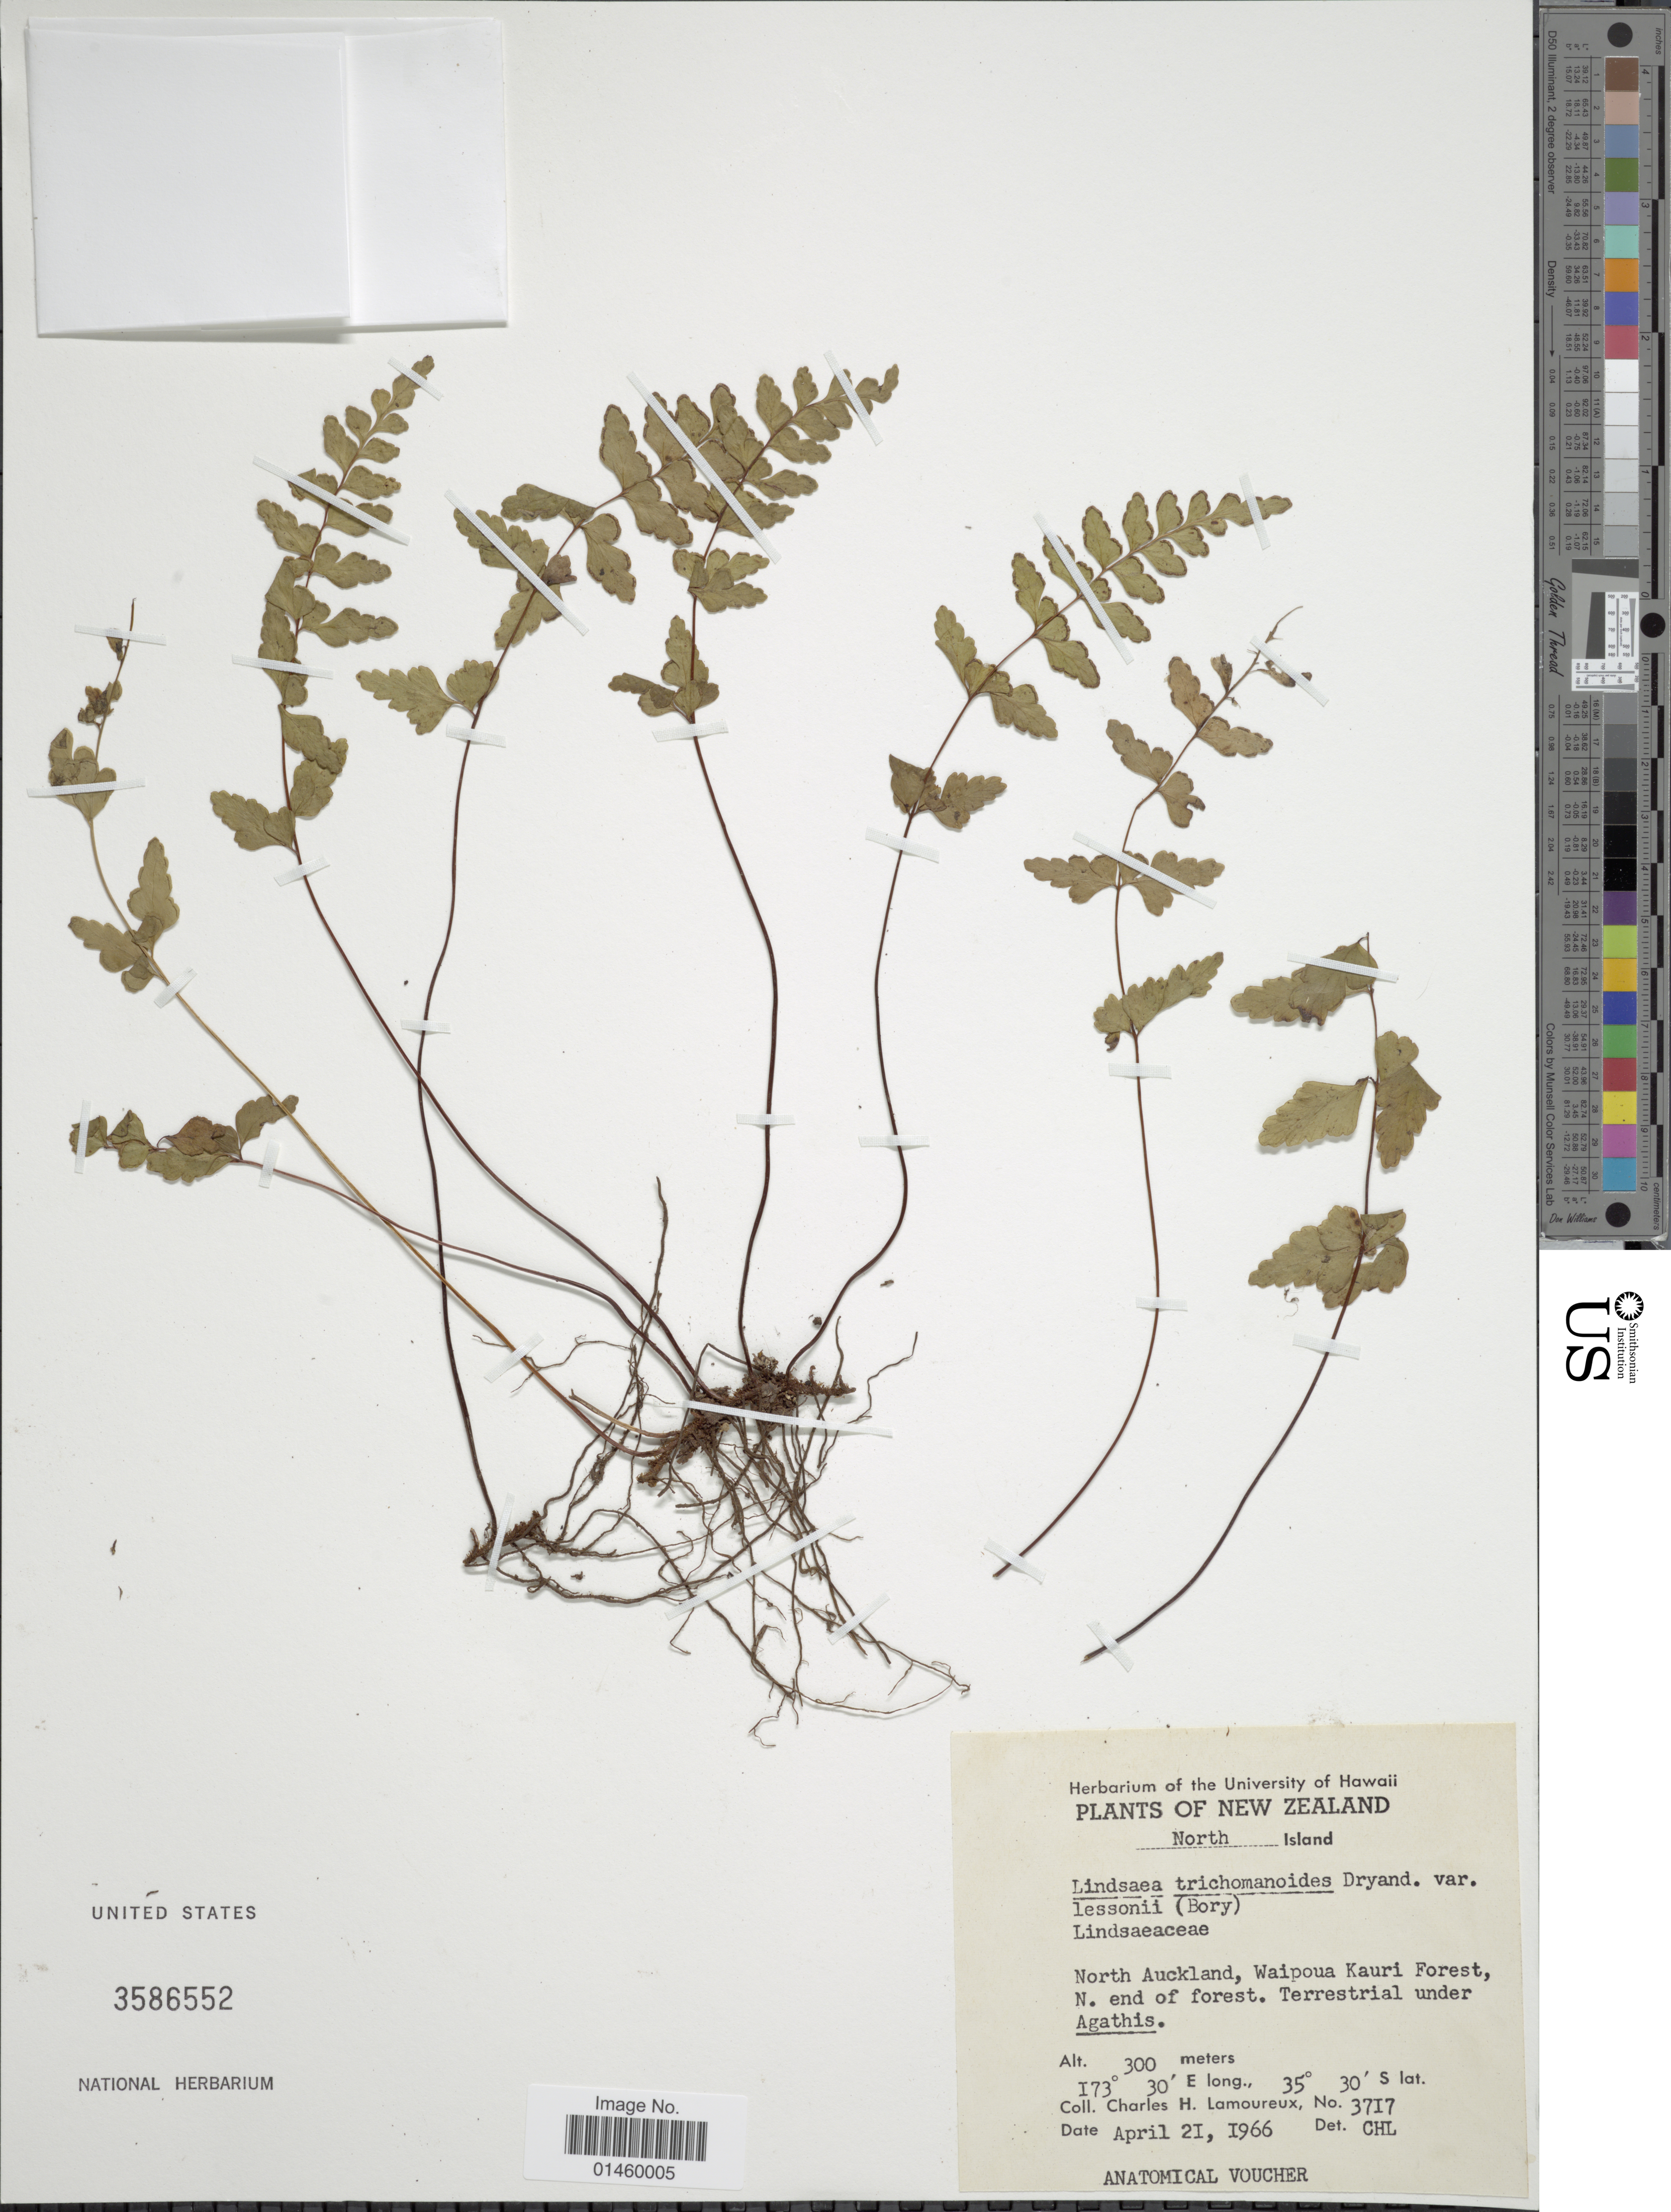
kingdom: Plantae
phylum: Tracheophyta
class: Polypodiopsida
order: Polypodiales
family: Lindsaeaceae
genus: Lindsaea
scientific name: Lindsaea trichomanoides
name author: Dryand.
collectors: C. Lamourex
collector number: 3717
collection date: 1966-04-21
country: New Zealand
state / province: Auckland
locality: North Island. North Auckland, Waiapoua Kauri Forest, N. end of forest.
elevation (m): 300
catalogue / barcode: US 3586552